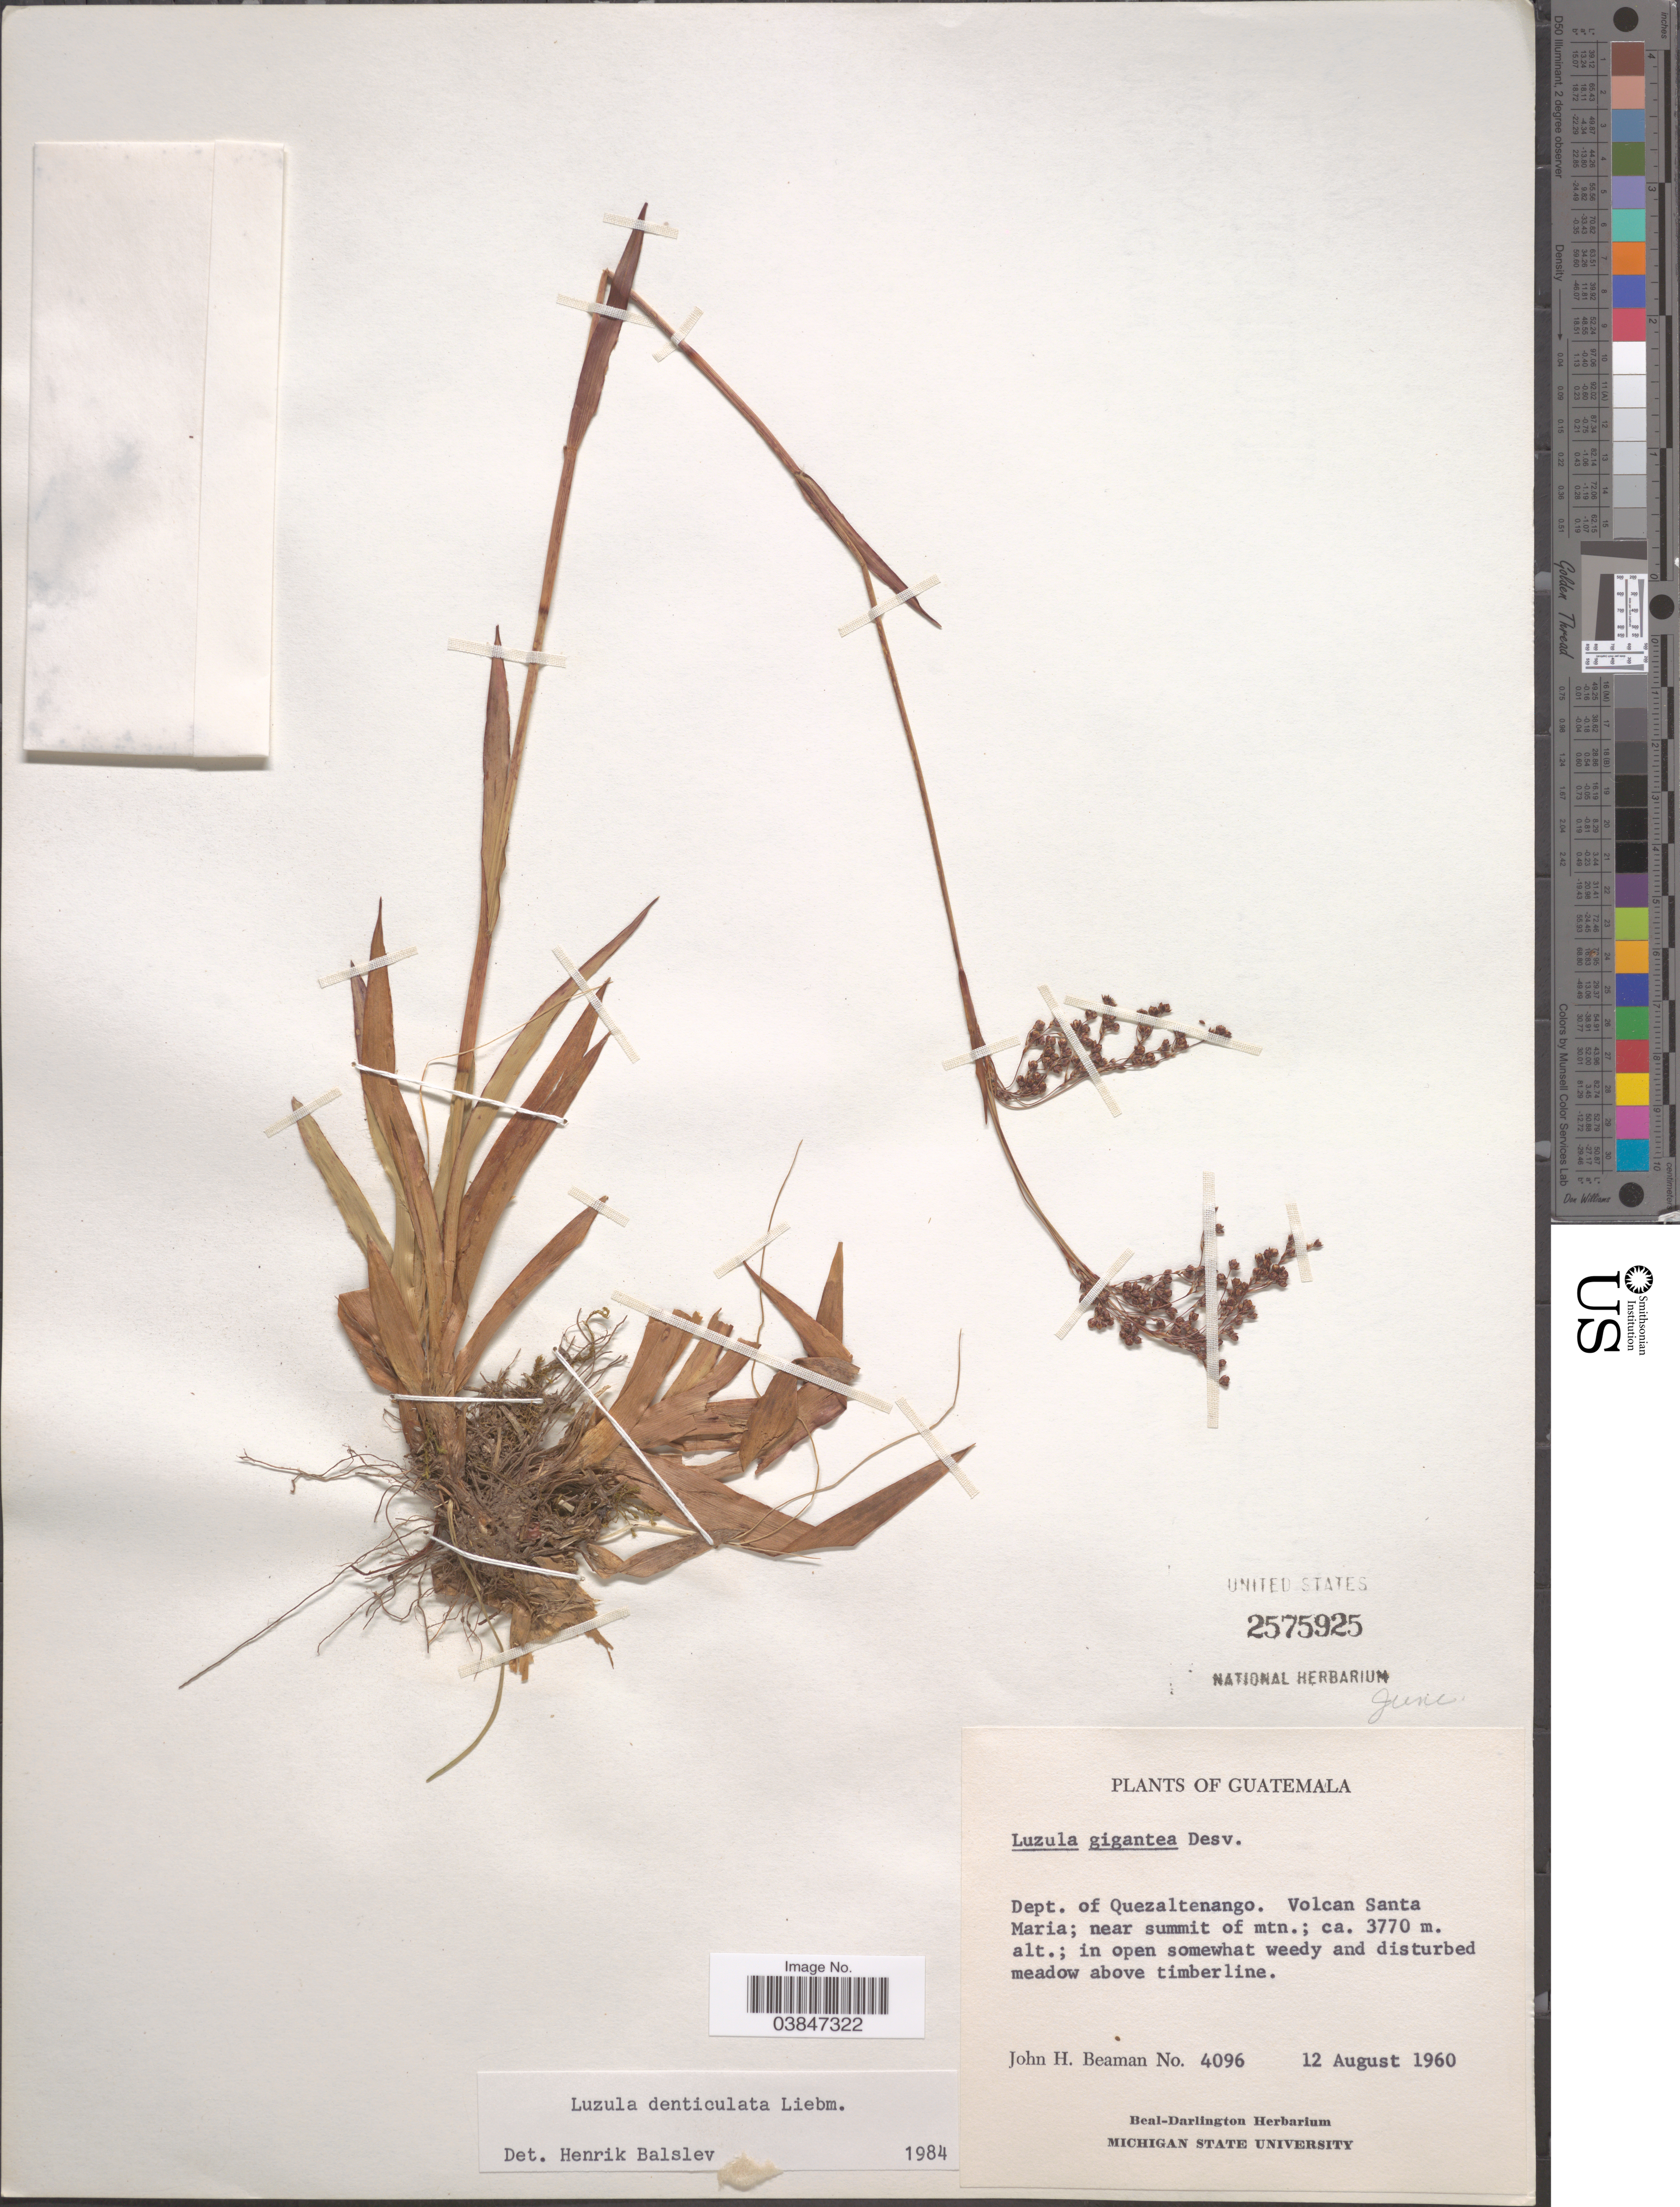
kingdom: Plantae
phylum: Tracheophyta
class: Liliopsida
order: Poales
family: Juncaceae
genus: Luzula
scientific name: Luzula denticulata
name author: Liebm.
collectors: J. H. Beaman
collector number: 4096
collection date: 1960-08-12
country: Guatemala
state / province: Quetzaltenango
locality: Dept. of Quezaltenango. Volcan Santa Maria; near summit of mtn.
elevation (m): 3770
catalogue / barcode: US 2575925